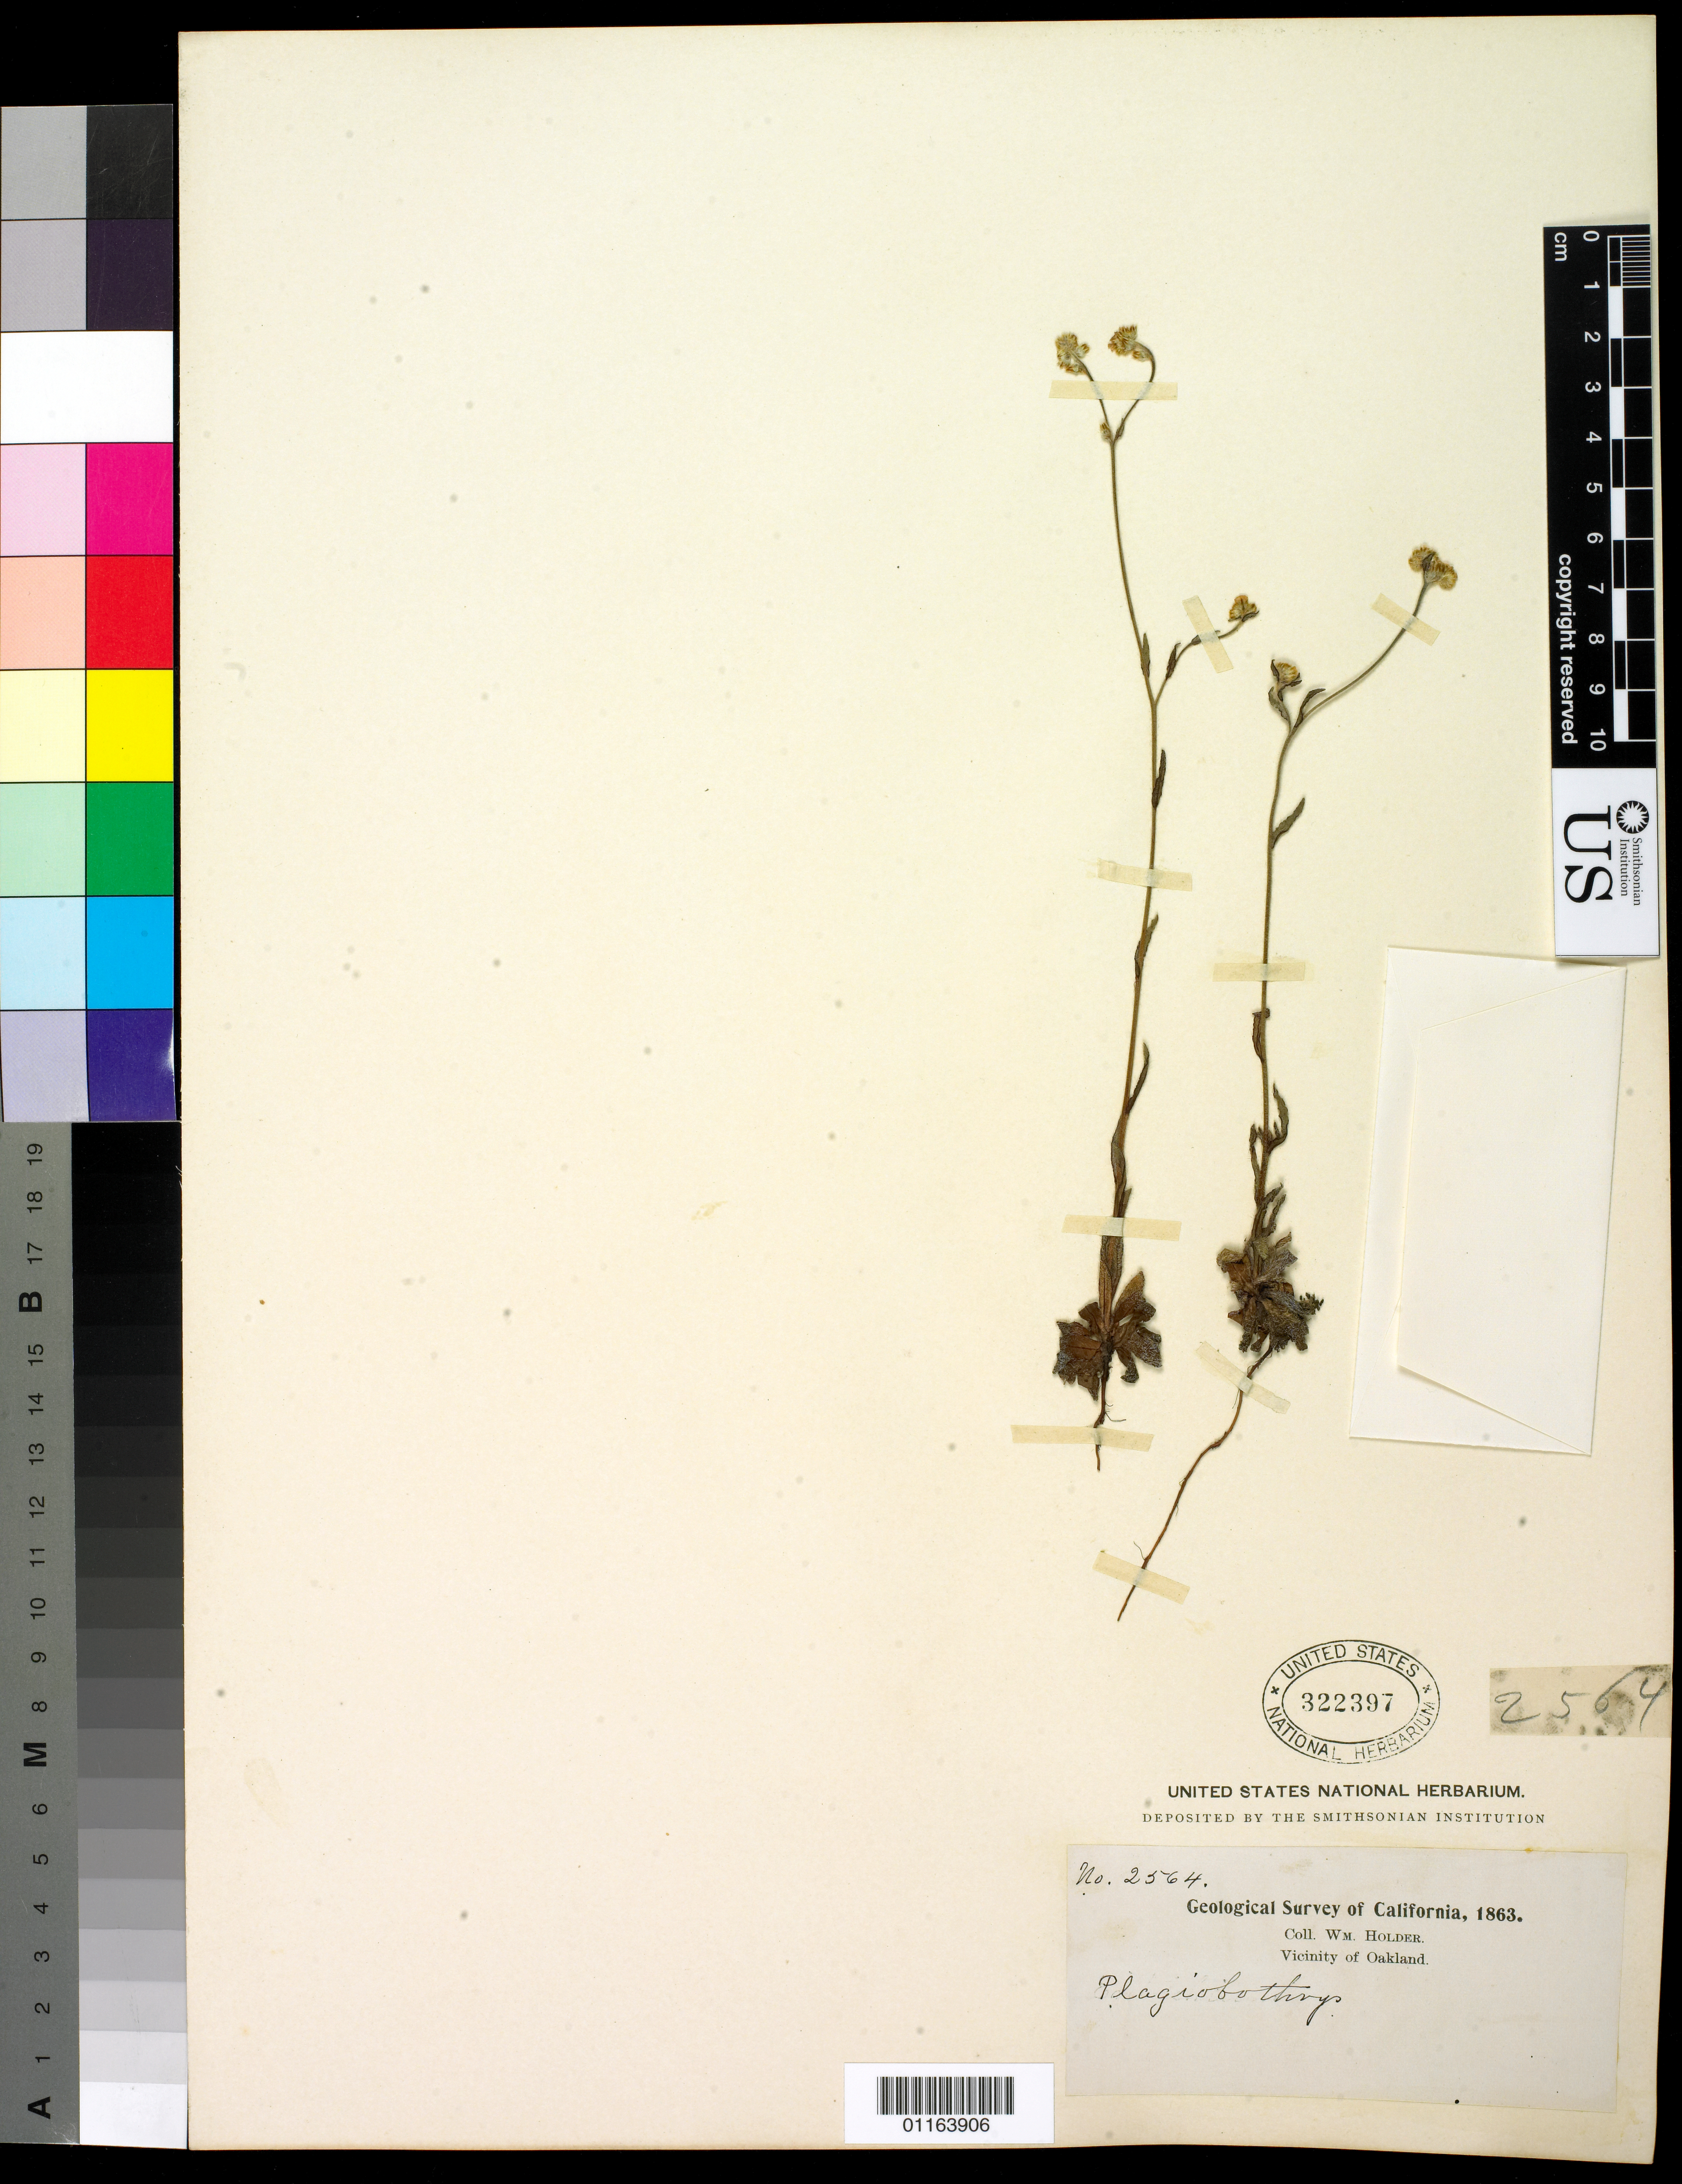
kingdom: Plantae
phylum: Tracheophyta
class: Magnoliopsida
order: Boraginales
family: Boraginaceae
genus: Plagiobothrys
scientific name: Plagiobothrys sp.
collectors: W. Holder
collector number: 2564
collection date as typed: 1863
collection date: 1863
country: United States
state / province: California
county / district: Alameda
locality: Vicinity of Oakland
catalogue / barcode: US 322397